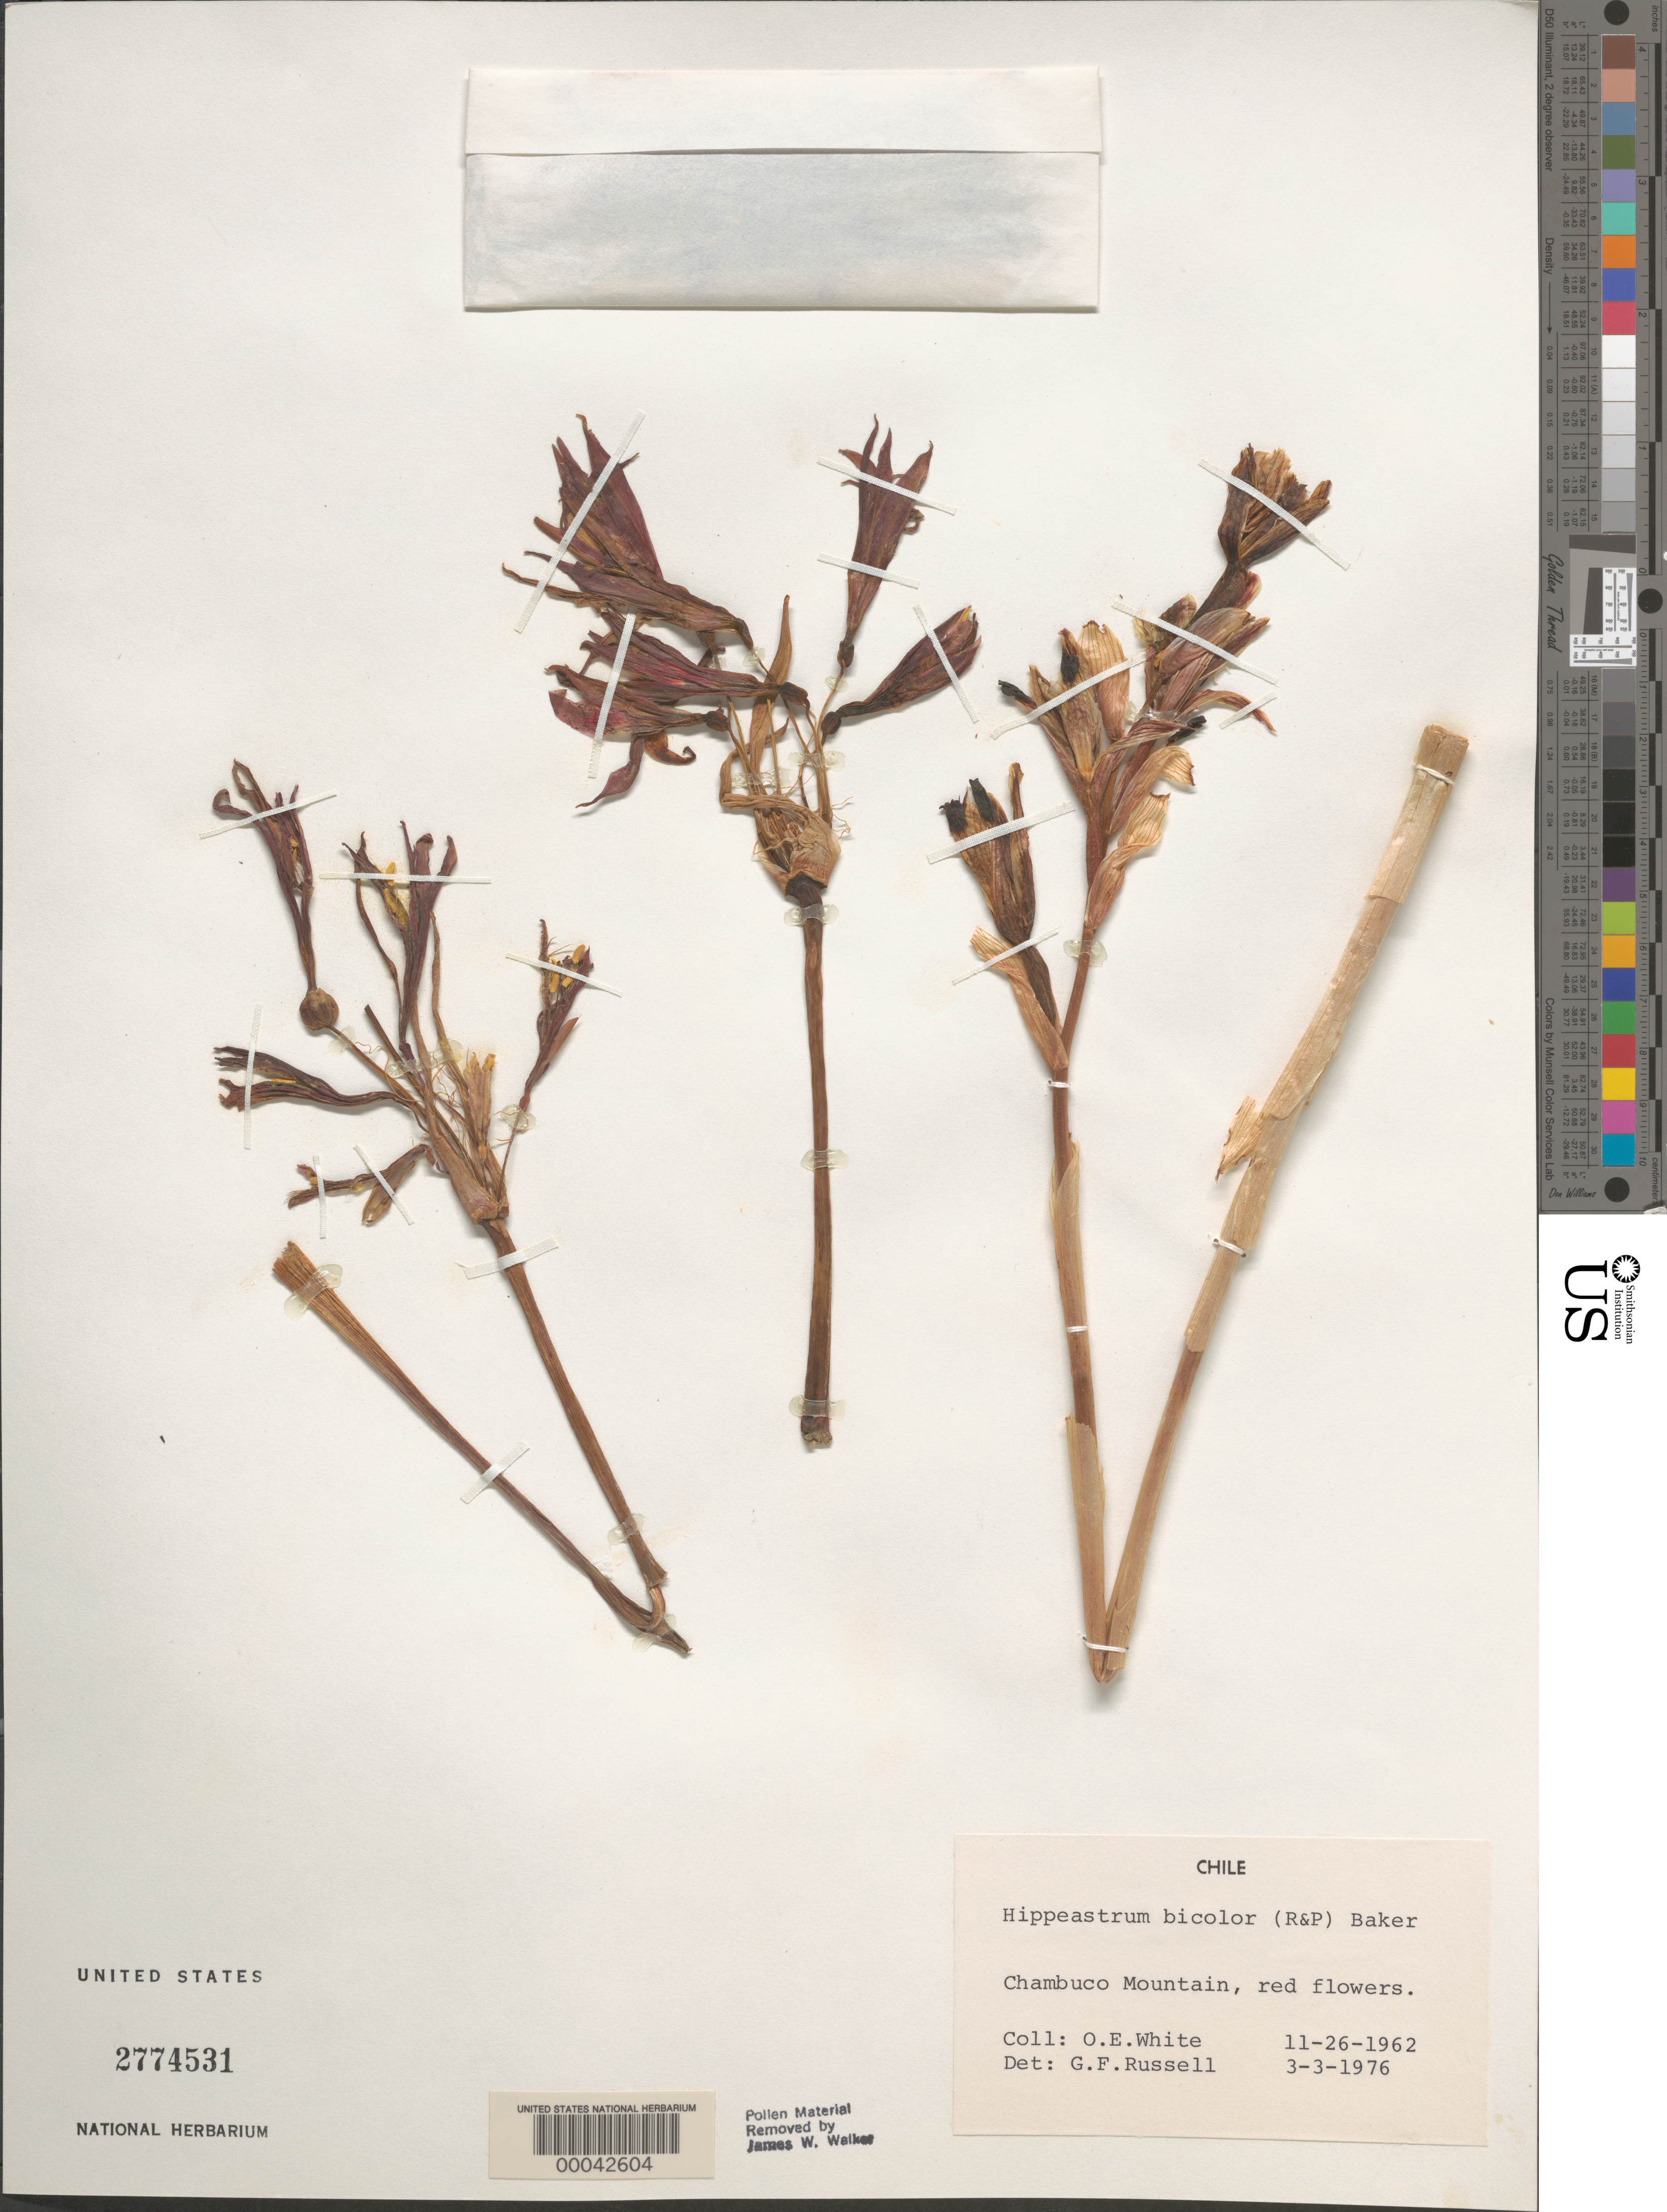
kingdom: Plantae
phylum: Tracheophyta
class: Liliopsida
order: Asparagales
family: Amaryllidaceae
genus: Hippeastrum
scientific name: Hippeastrum bicolor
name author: Baker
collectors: O. E. White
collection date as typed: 26 Nov 1962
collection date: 1962-11-26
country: Chile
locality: Chambuco mountain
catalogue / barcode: US 2774531